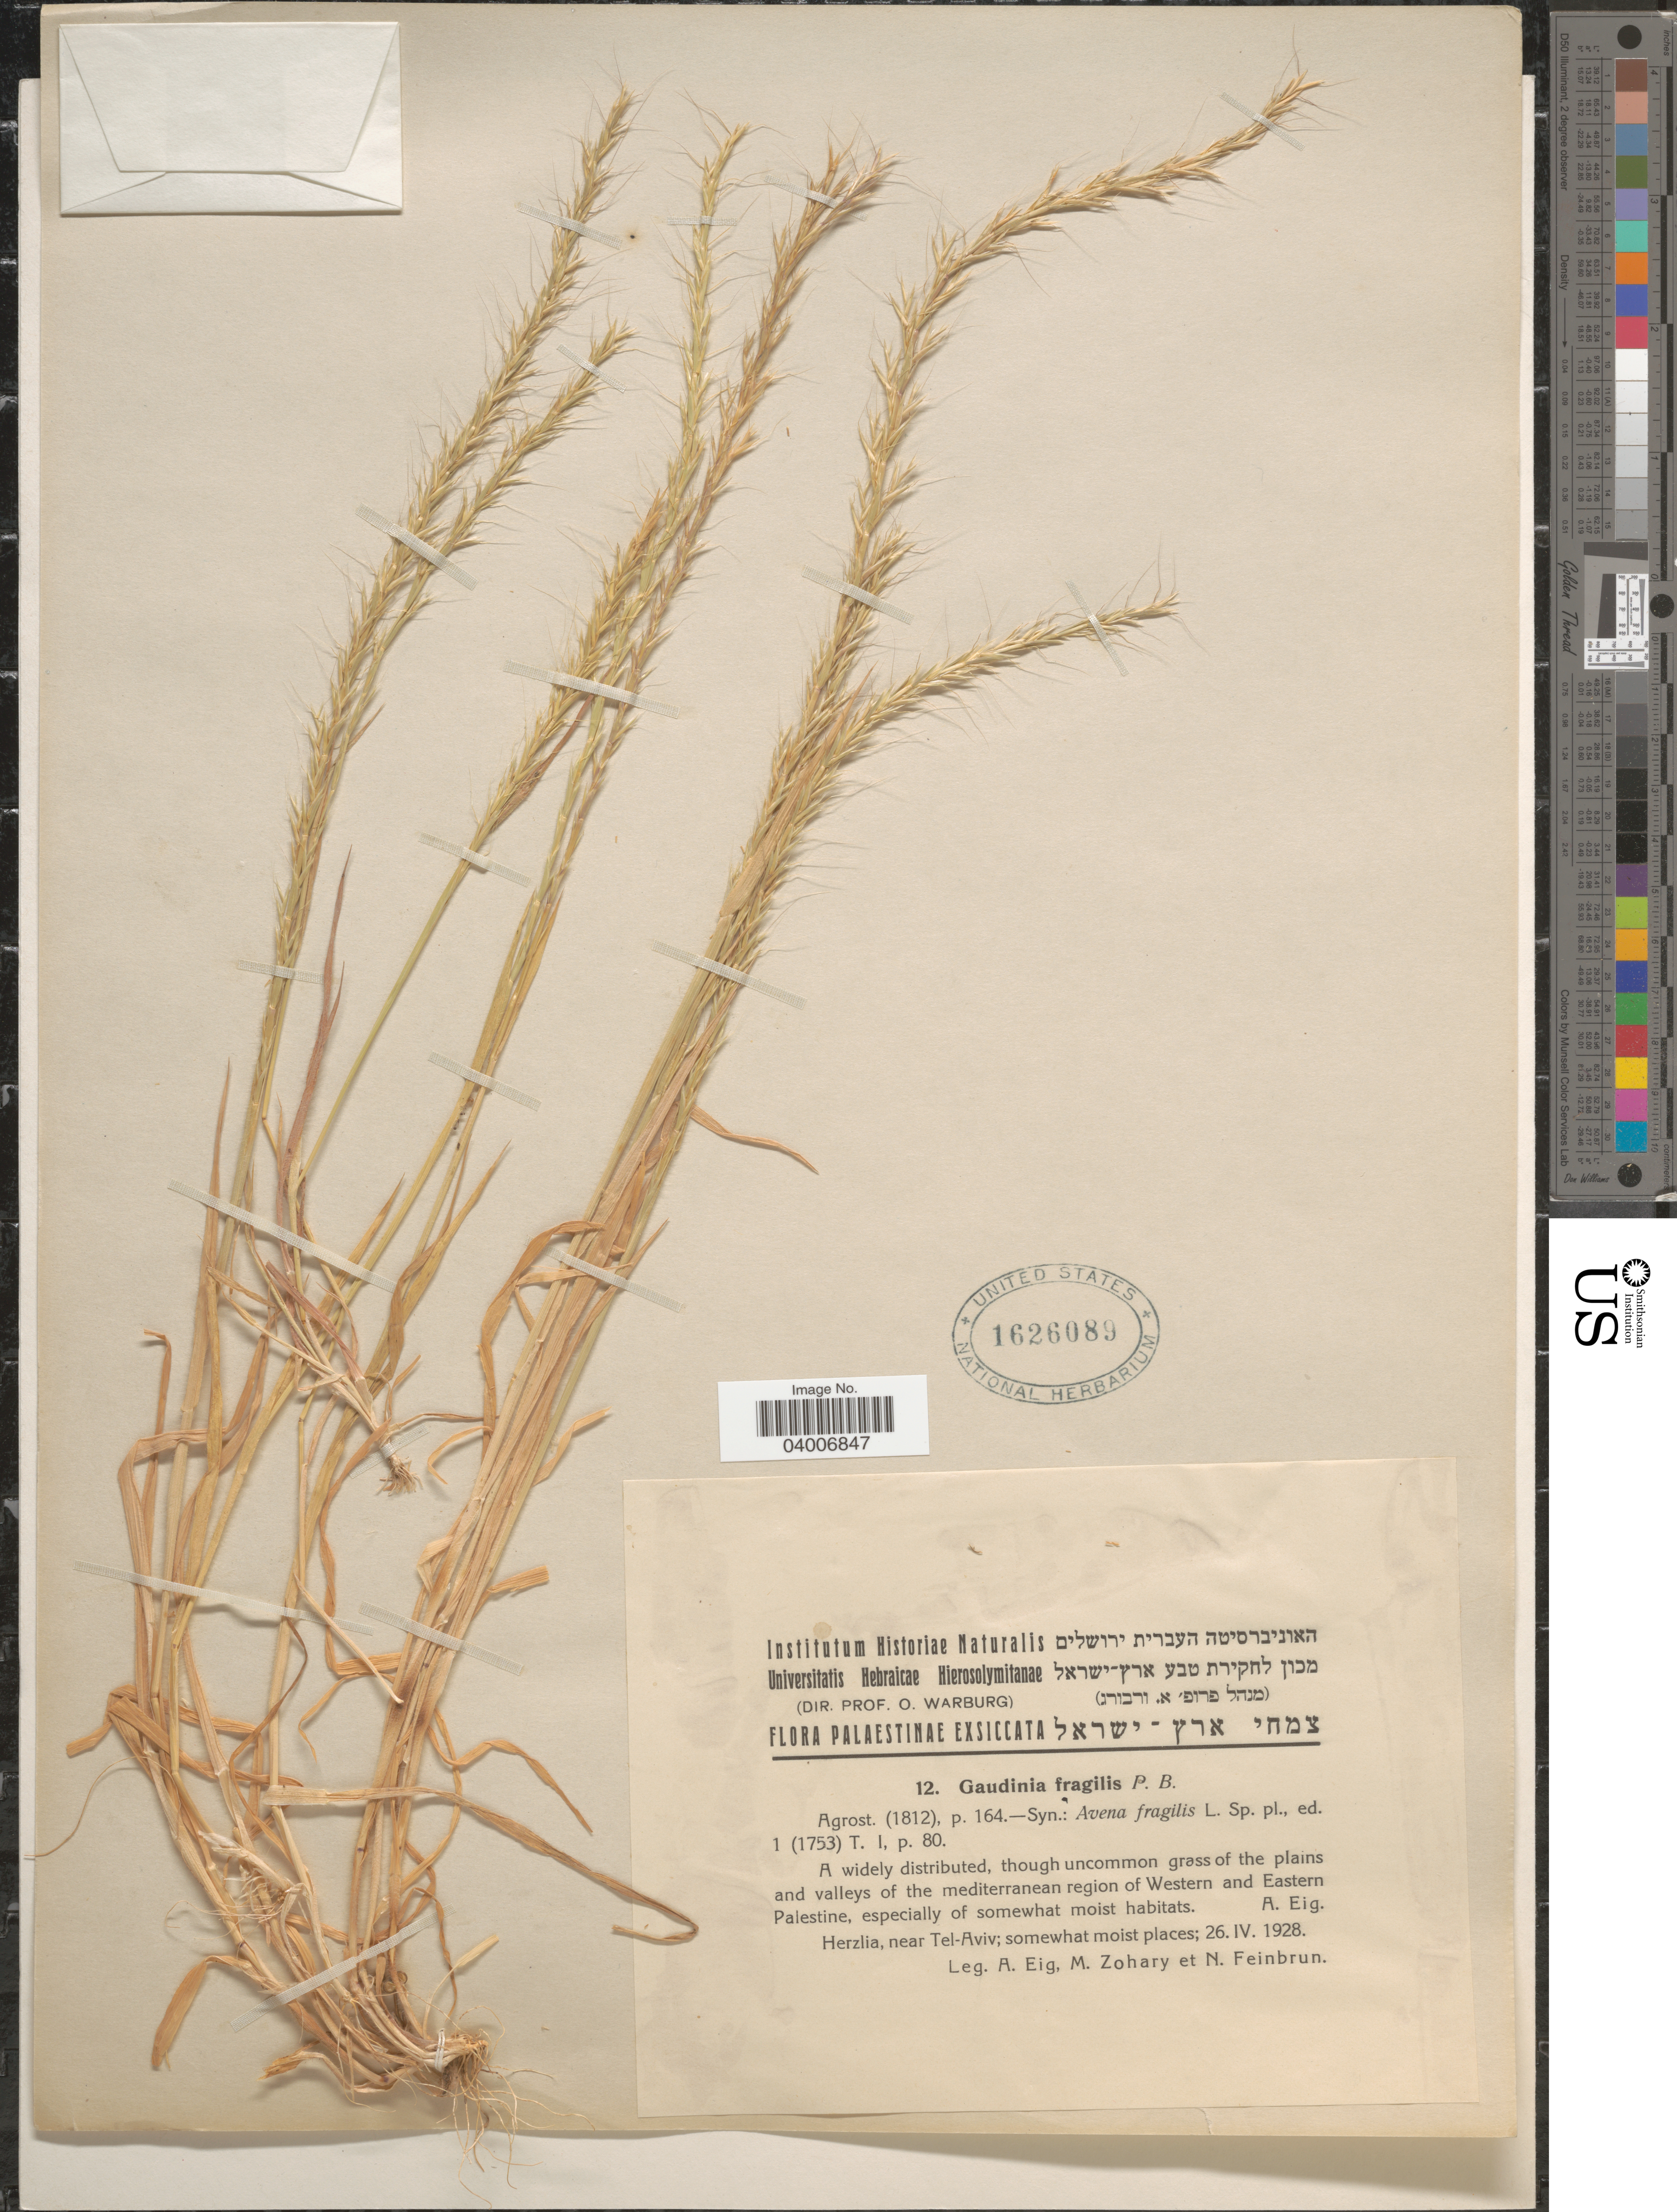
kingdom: Plantae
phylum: Tracheophyta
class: Liliopsida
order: Poales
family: Poaceae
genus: Gaudinia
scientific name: Gaudinia fragilis var. fragilis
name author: (L.) P. Beauv.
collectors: A. Eig, M. Zohary & N. Feinbrun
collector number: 12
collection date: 1928-04-26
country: Israel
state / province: Tel Aviv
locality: Palaestinae. Plains and valleys of the mediterranean region of Western and Eastern Palestine, especially of somewhat moist habitats. Herzlia, near Tel-Aviv; somewhat moist places.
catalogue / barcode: US 1626089